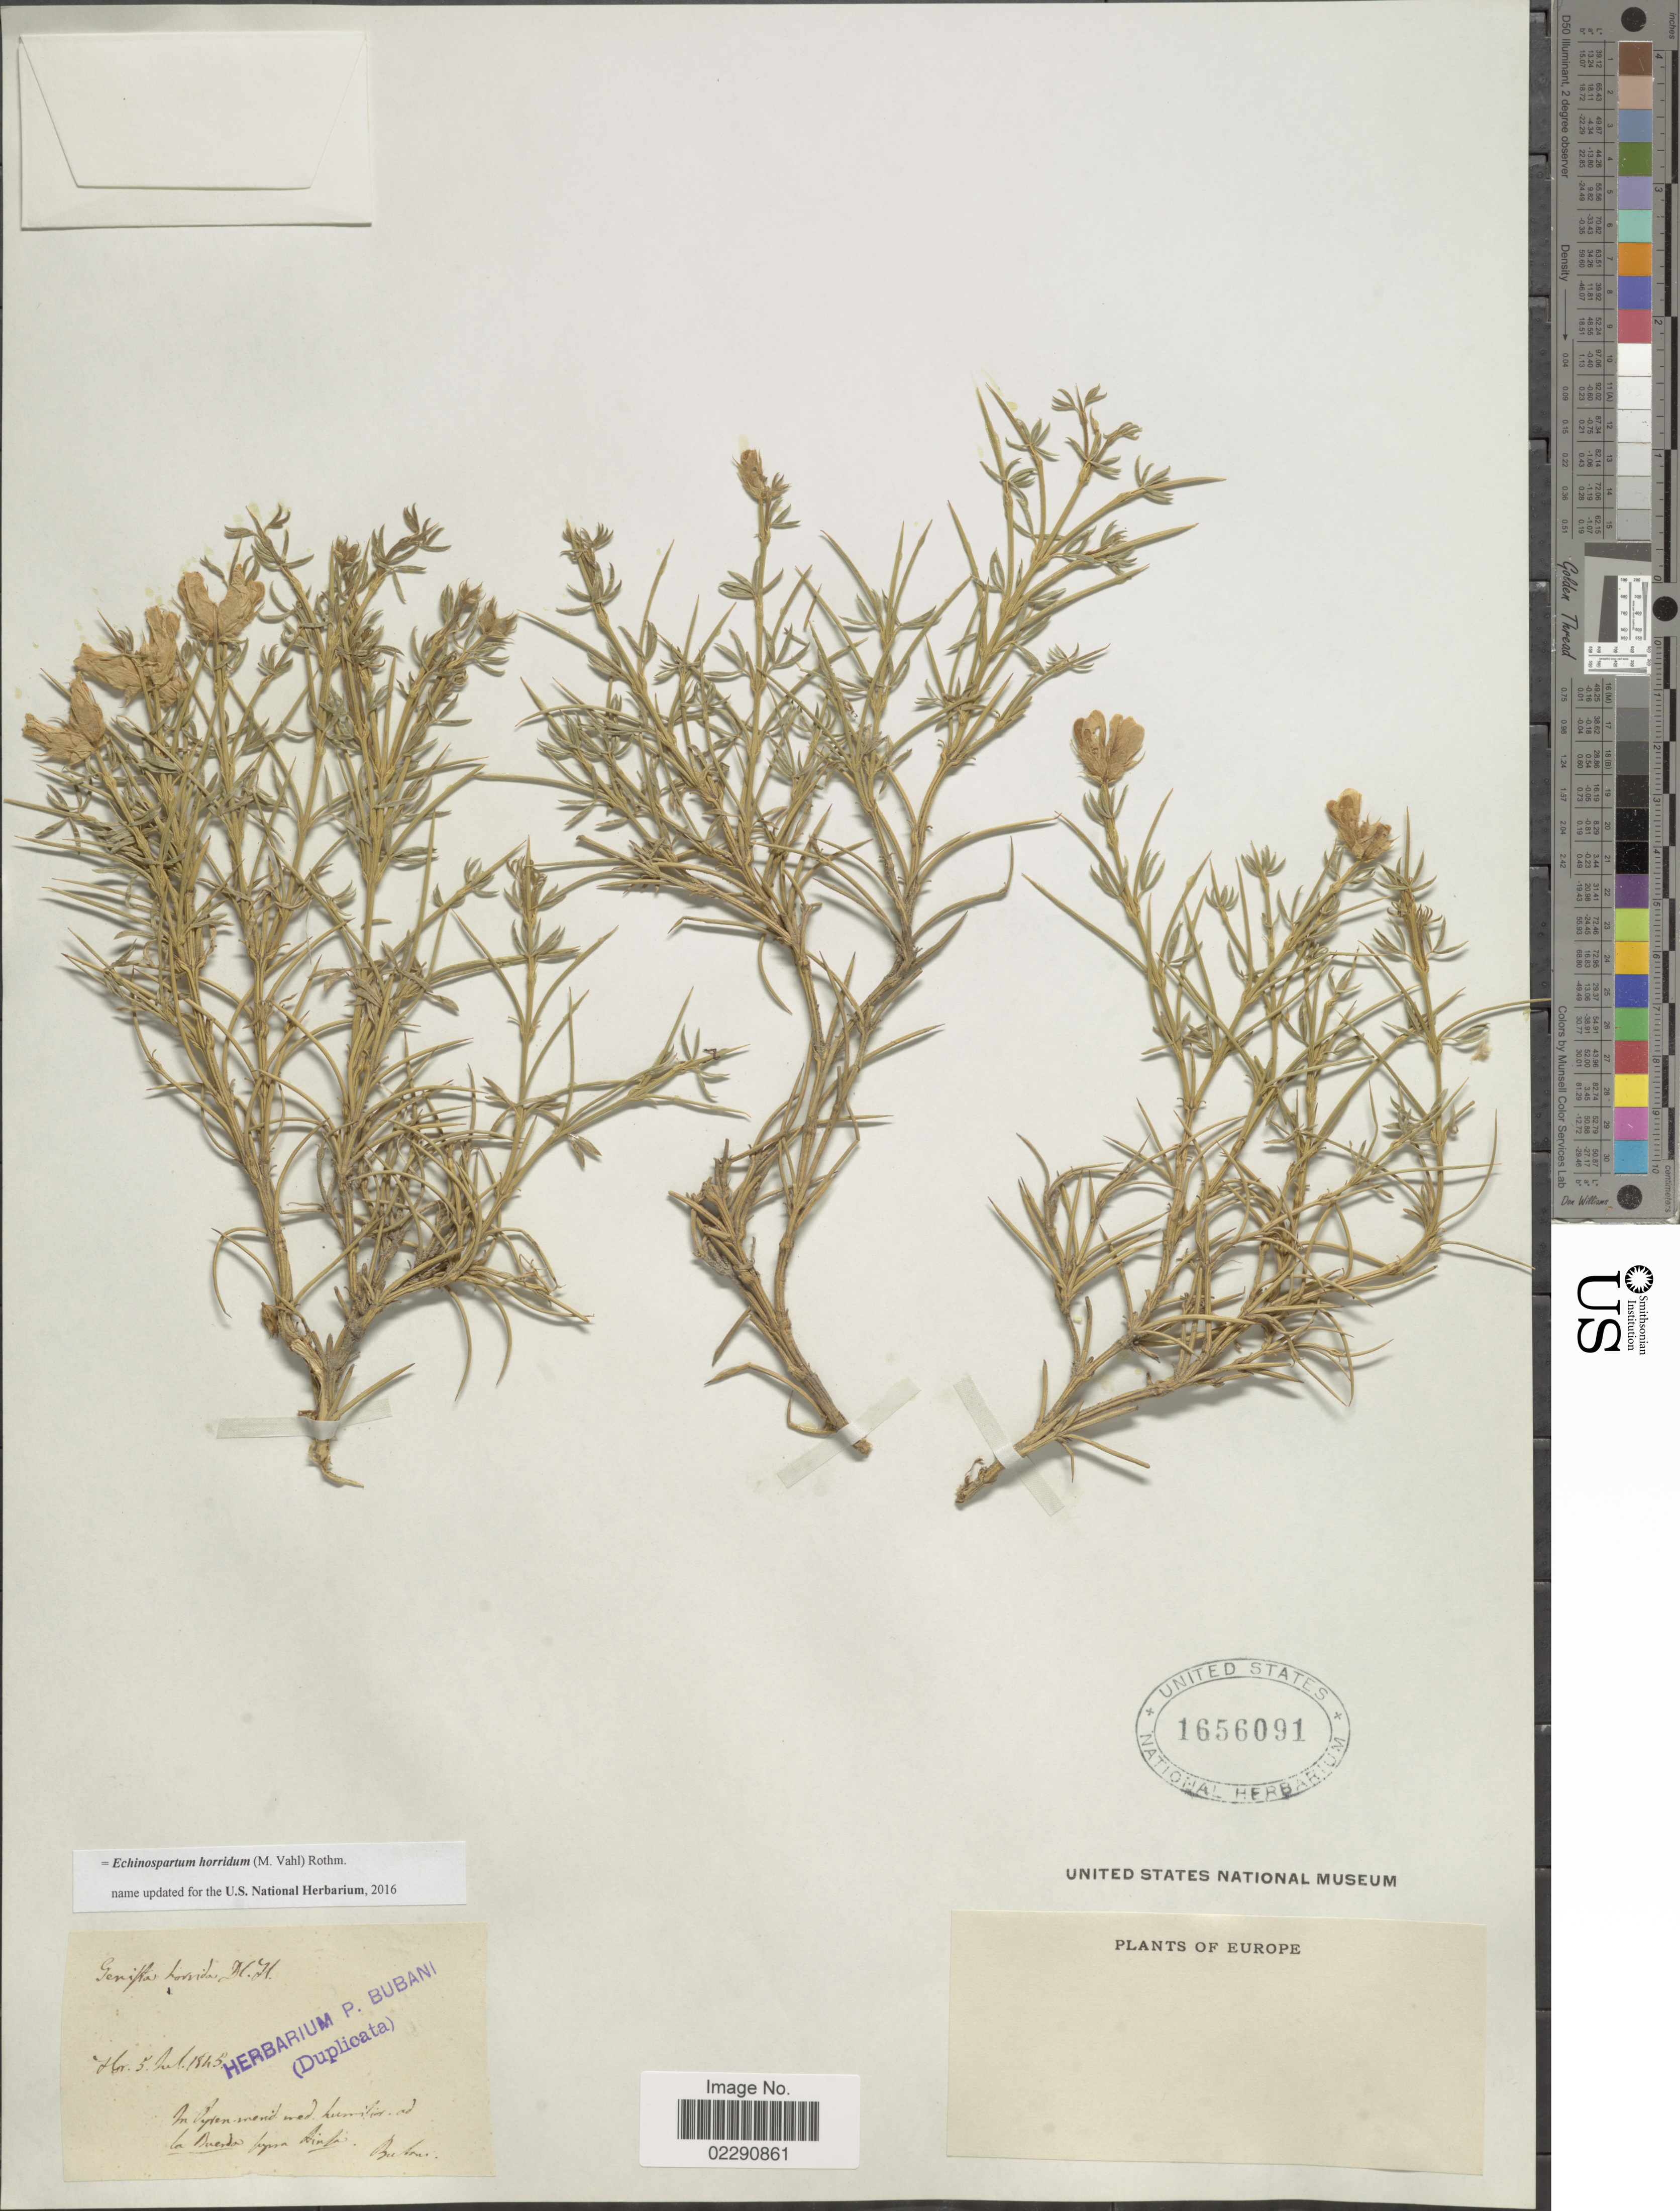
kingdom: Plantae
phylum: Tracheophyta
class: Magnoliopsida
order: Fabales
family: Fabaceae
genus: Echinospartum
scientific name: Echinospartum horridum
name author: Rothm.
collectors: P. Bubani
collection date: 1845-07-05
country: Spain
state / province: Aragon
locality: In Pyren. merid. med. humilior. ad la Buerda [Labuerda] supra Ainsa.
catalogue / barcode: US 1656091